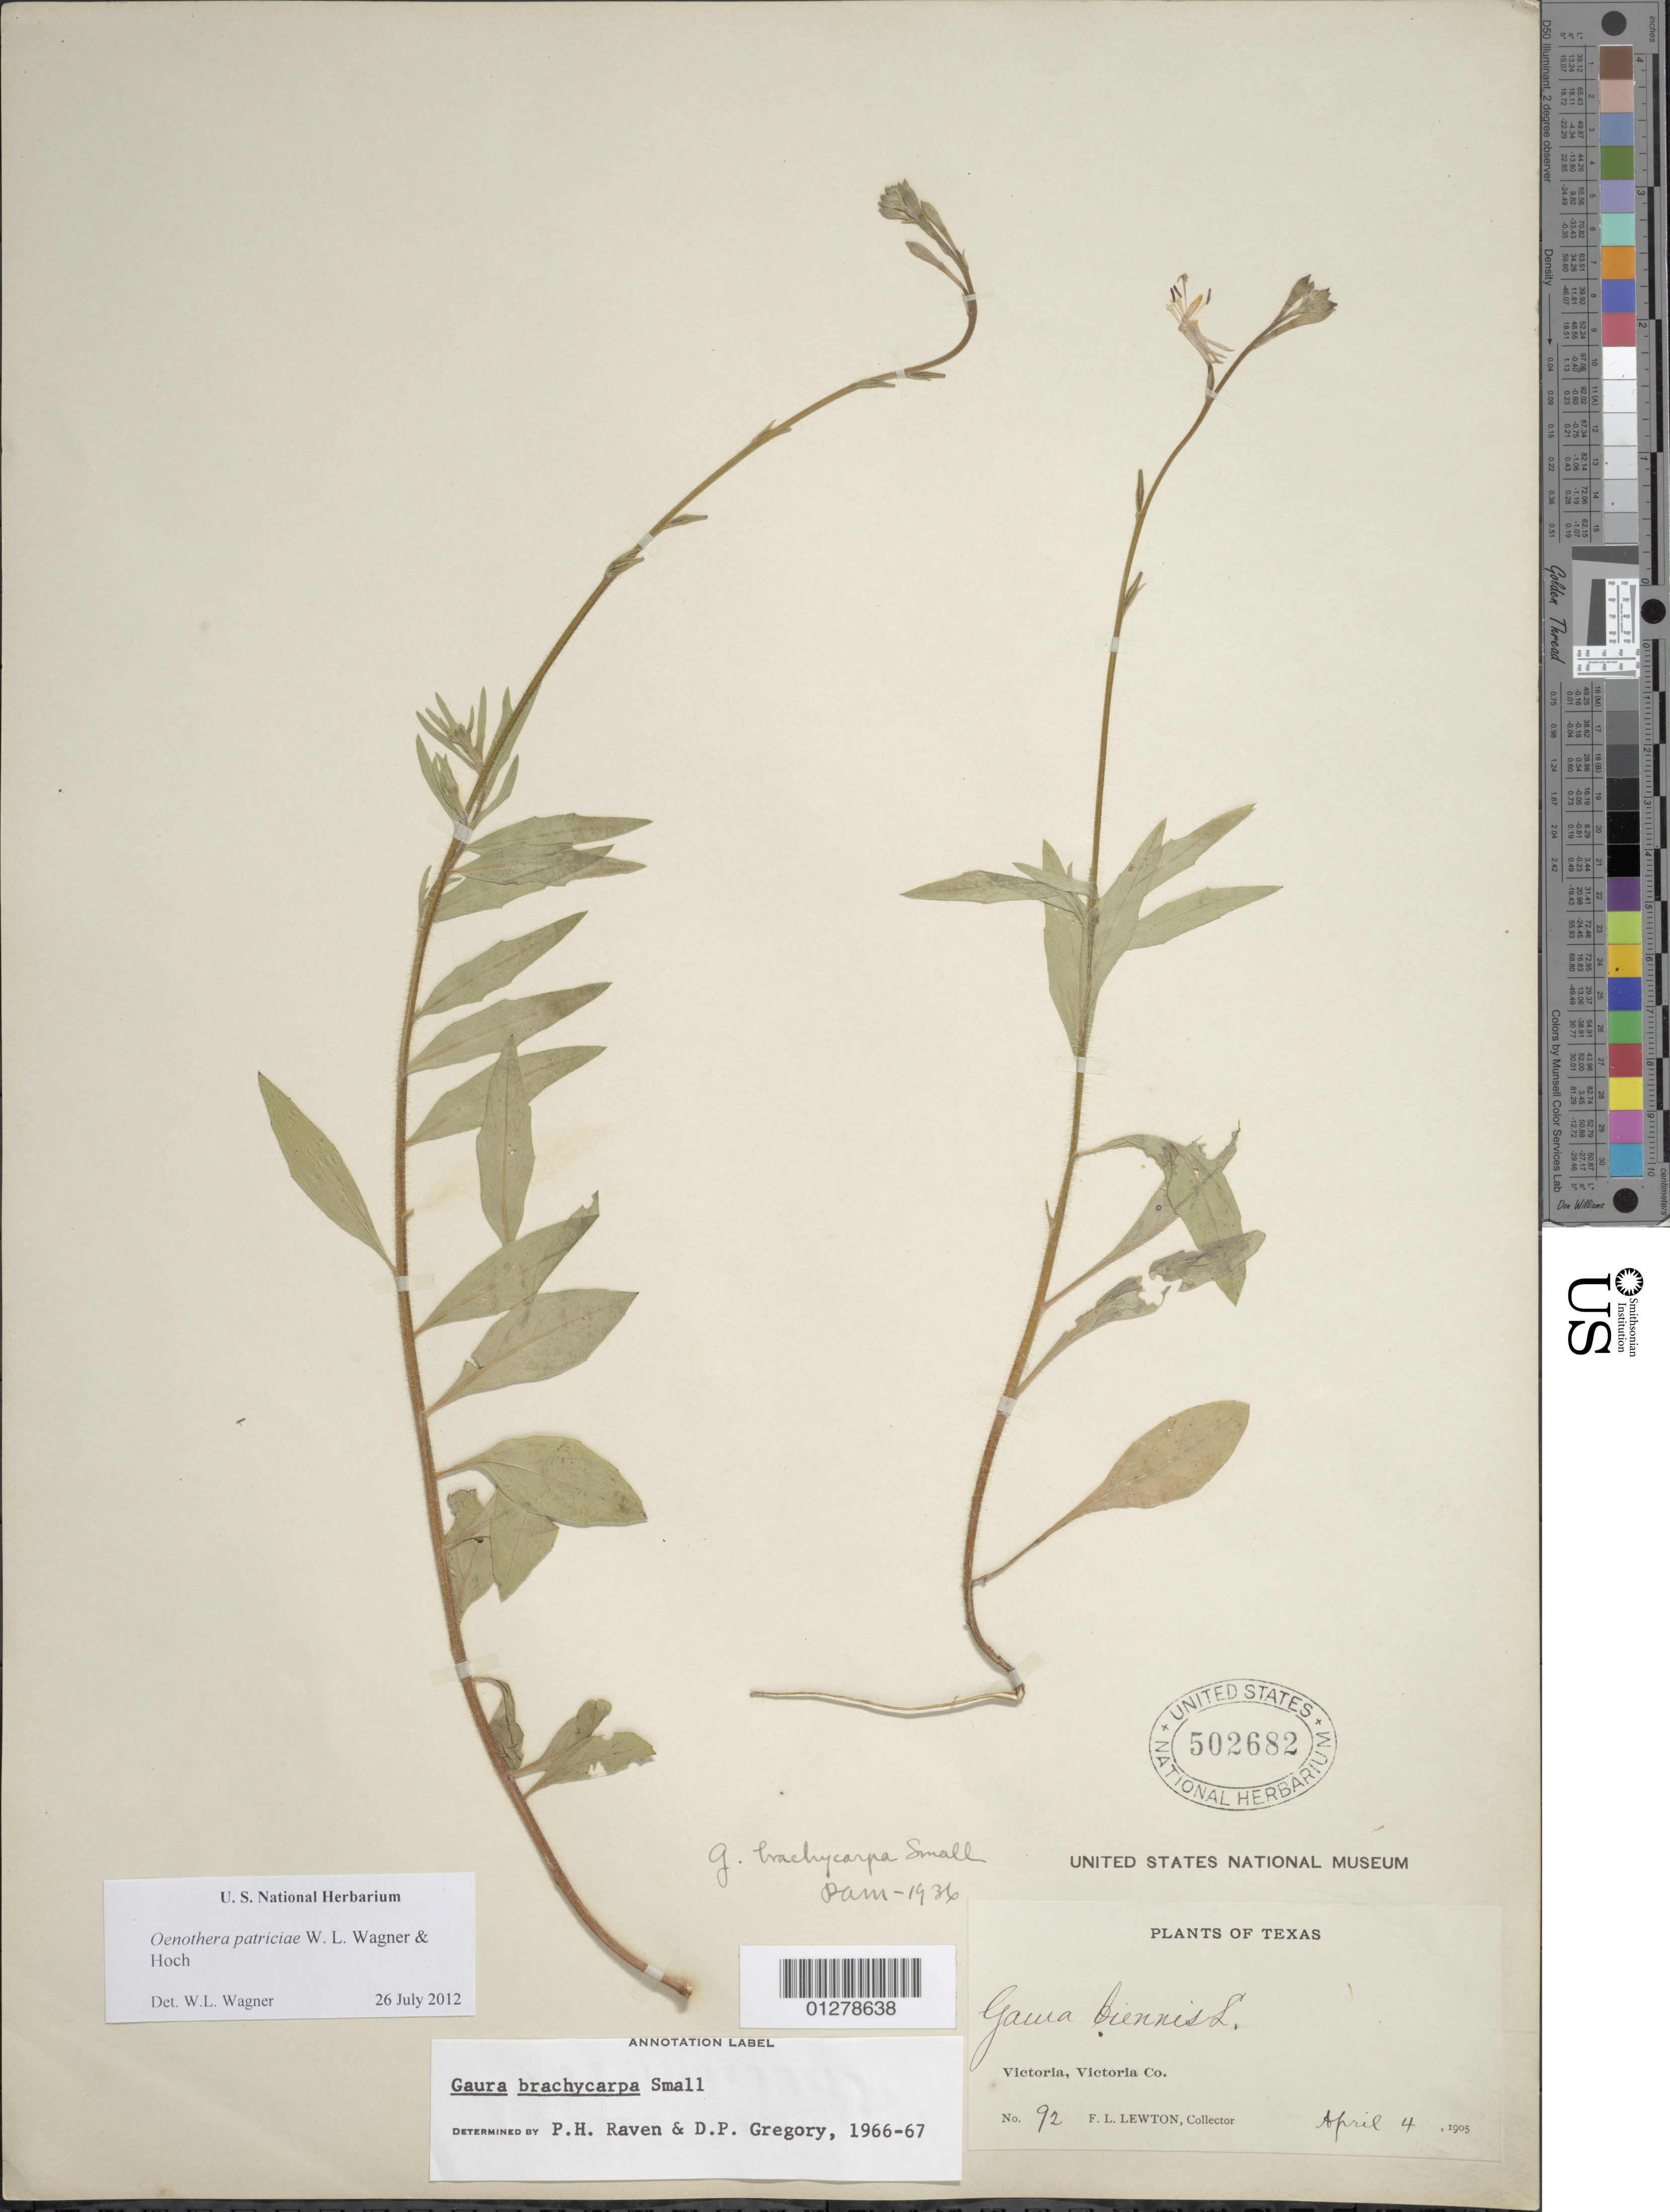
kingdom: Plantae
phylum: Tracheophyta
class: Magnoliopsida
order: Myrtales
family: Onagraceae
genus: Oenothera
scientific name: Oenothera patriciae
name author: W.L. Wagner & Hoch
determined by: Wagner, W. L., (BOT), Smithsonian Institution - National Museum of Natural History (UNITED STATES)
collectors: F. L. Lewton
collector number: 92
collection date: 1905-04-04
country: United States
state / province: Texas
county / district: Victoria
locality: Victoria.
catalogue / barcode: US 502682